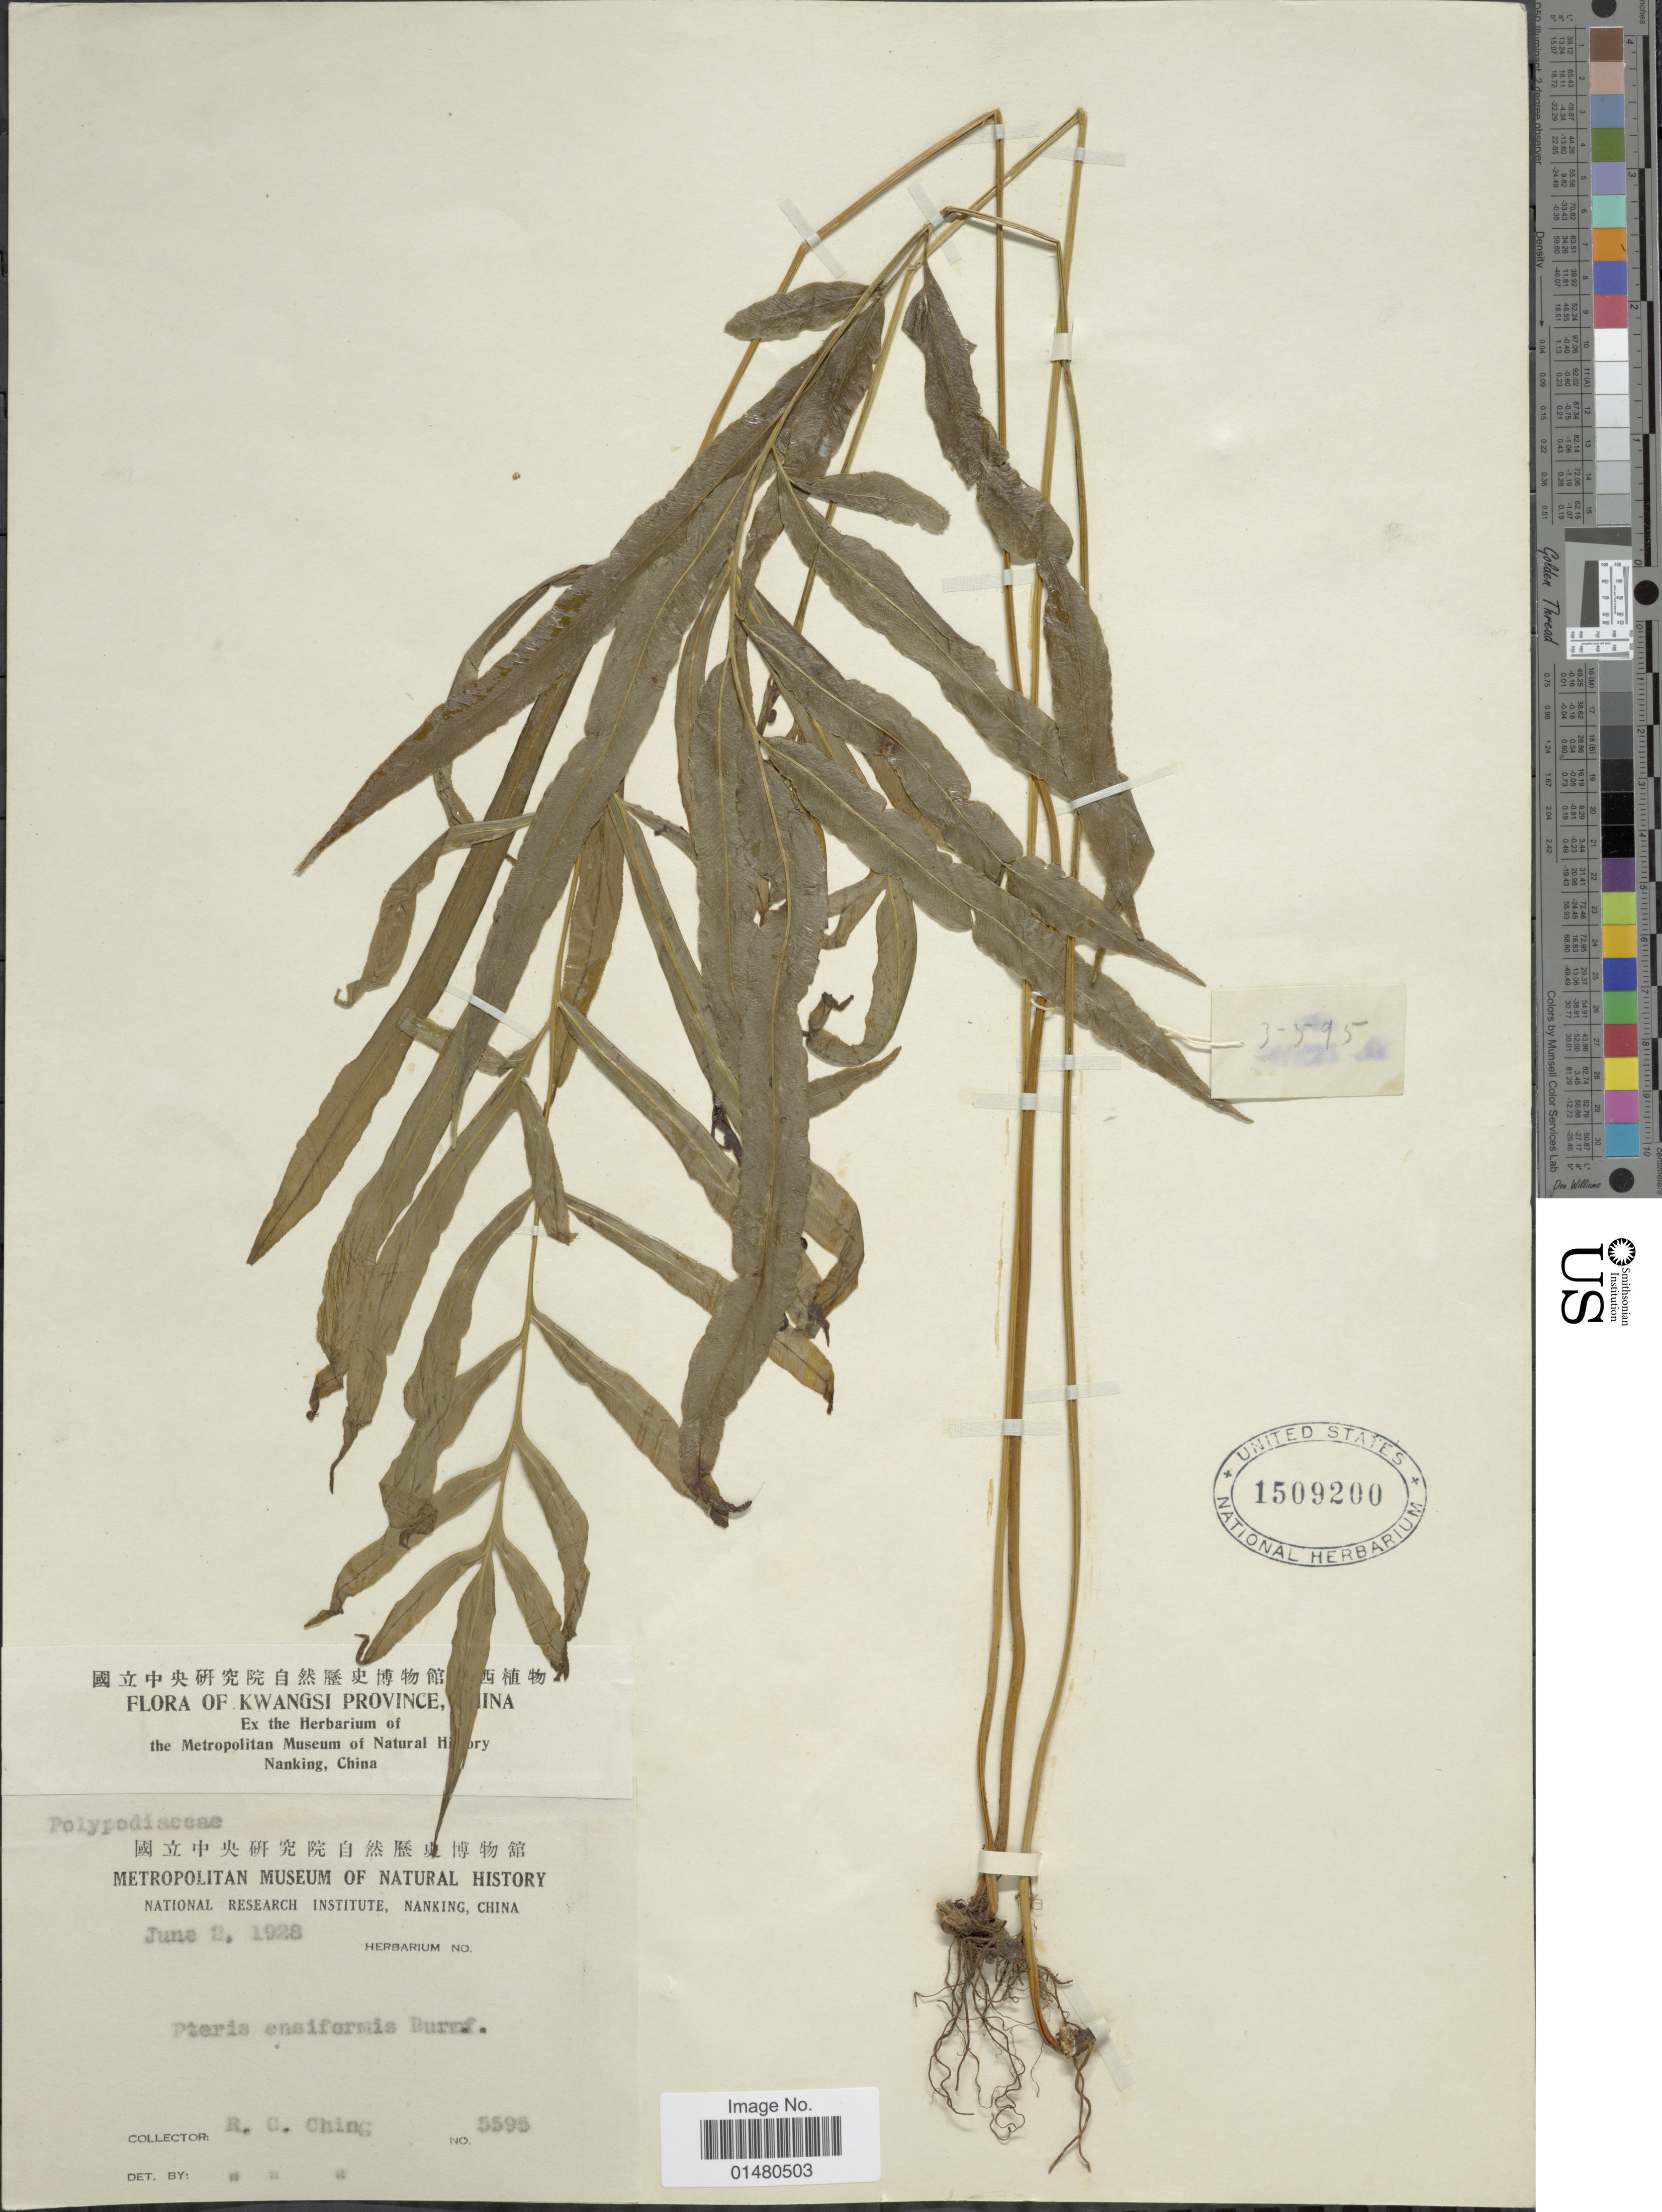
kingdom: Plantae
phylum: Tracheophyta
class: Polypodiopsida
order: Polypodiales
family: Pteridaceae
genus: Pteris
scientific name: Pteris ensiformis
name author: Burm. f.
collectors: R. C. Ching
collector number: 5595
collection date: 1928-06-02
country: China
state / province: Guangxi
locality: Kwangsi Province,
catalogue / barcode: US 1509200